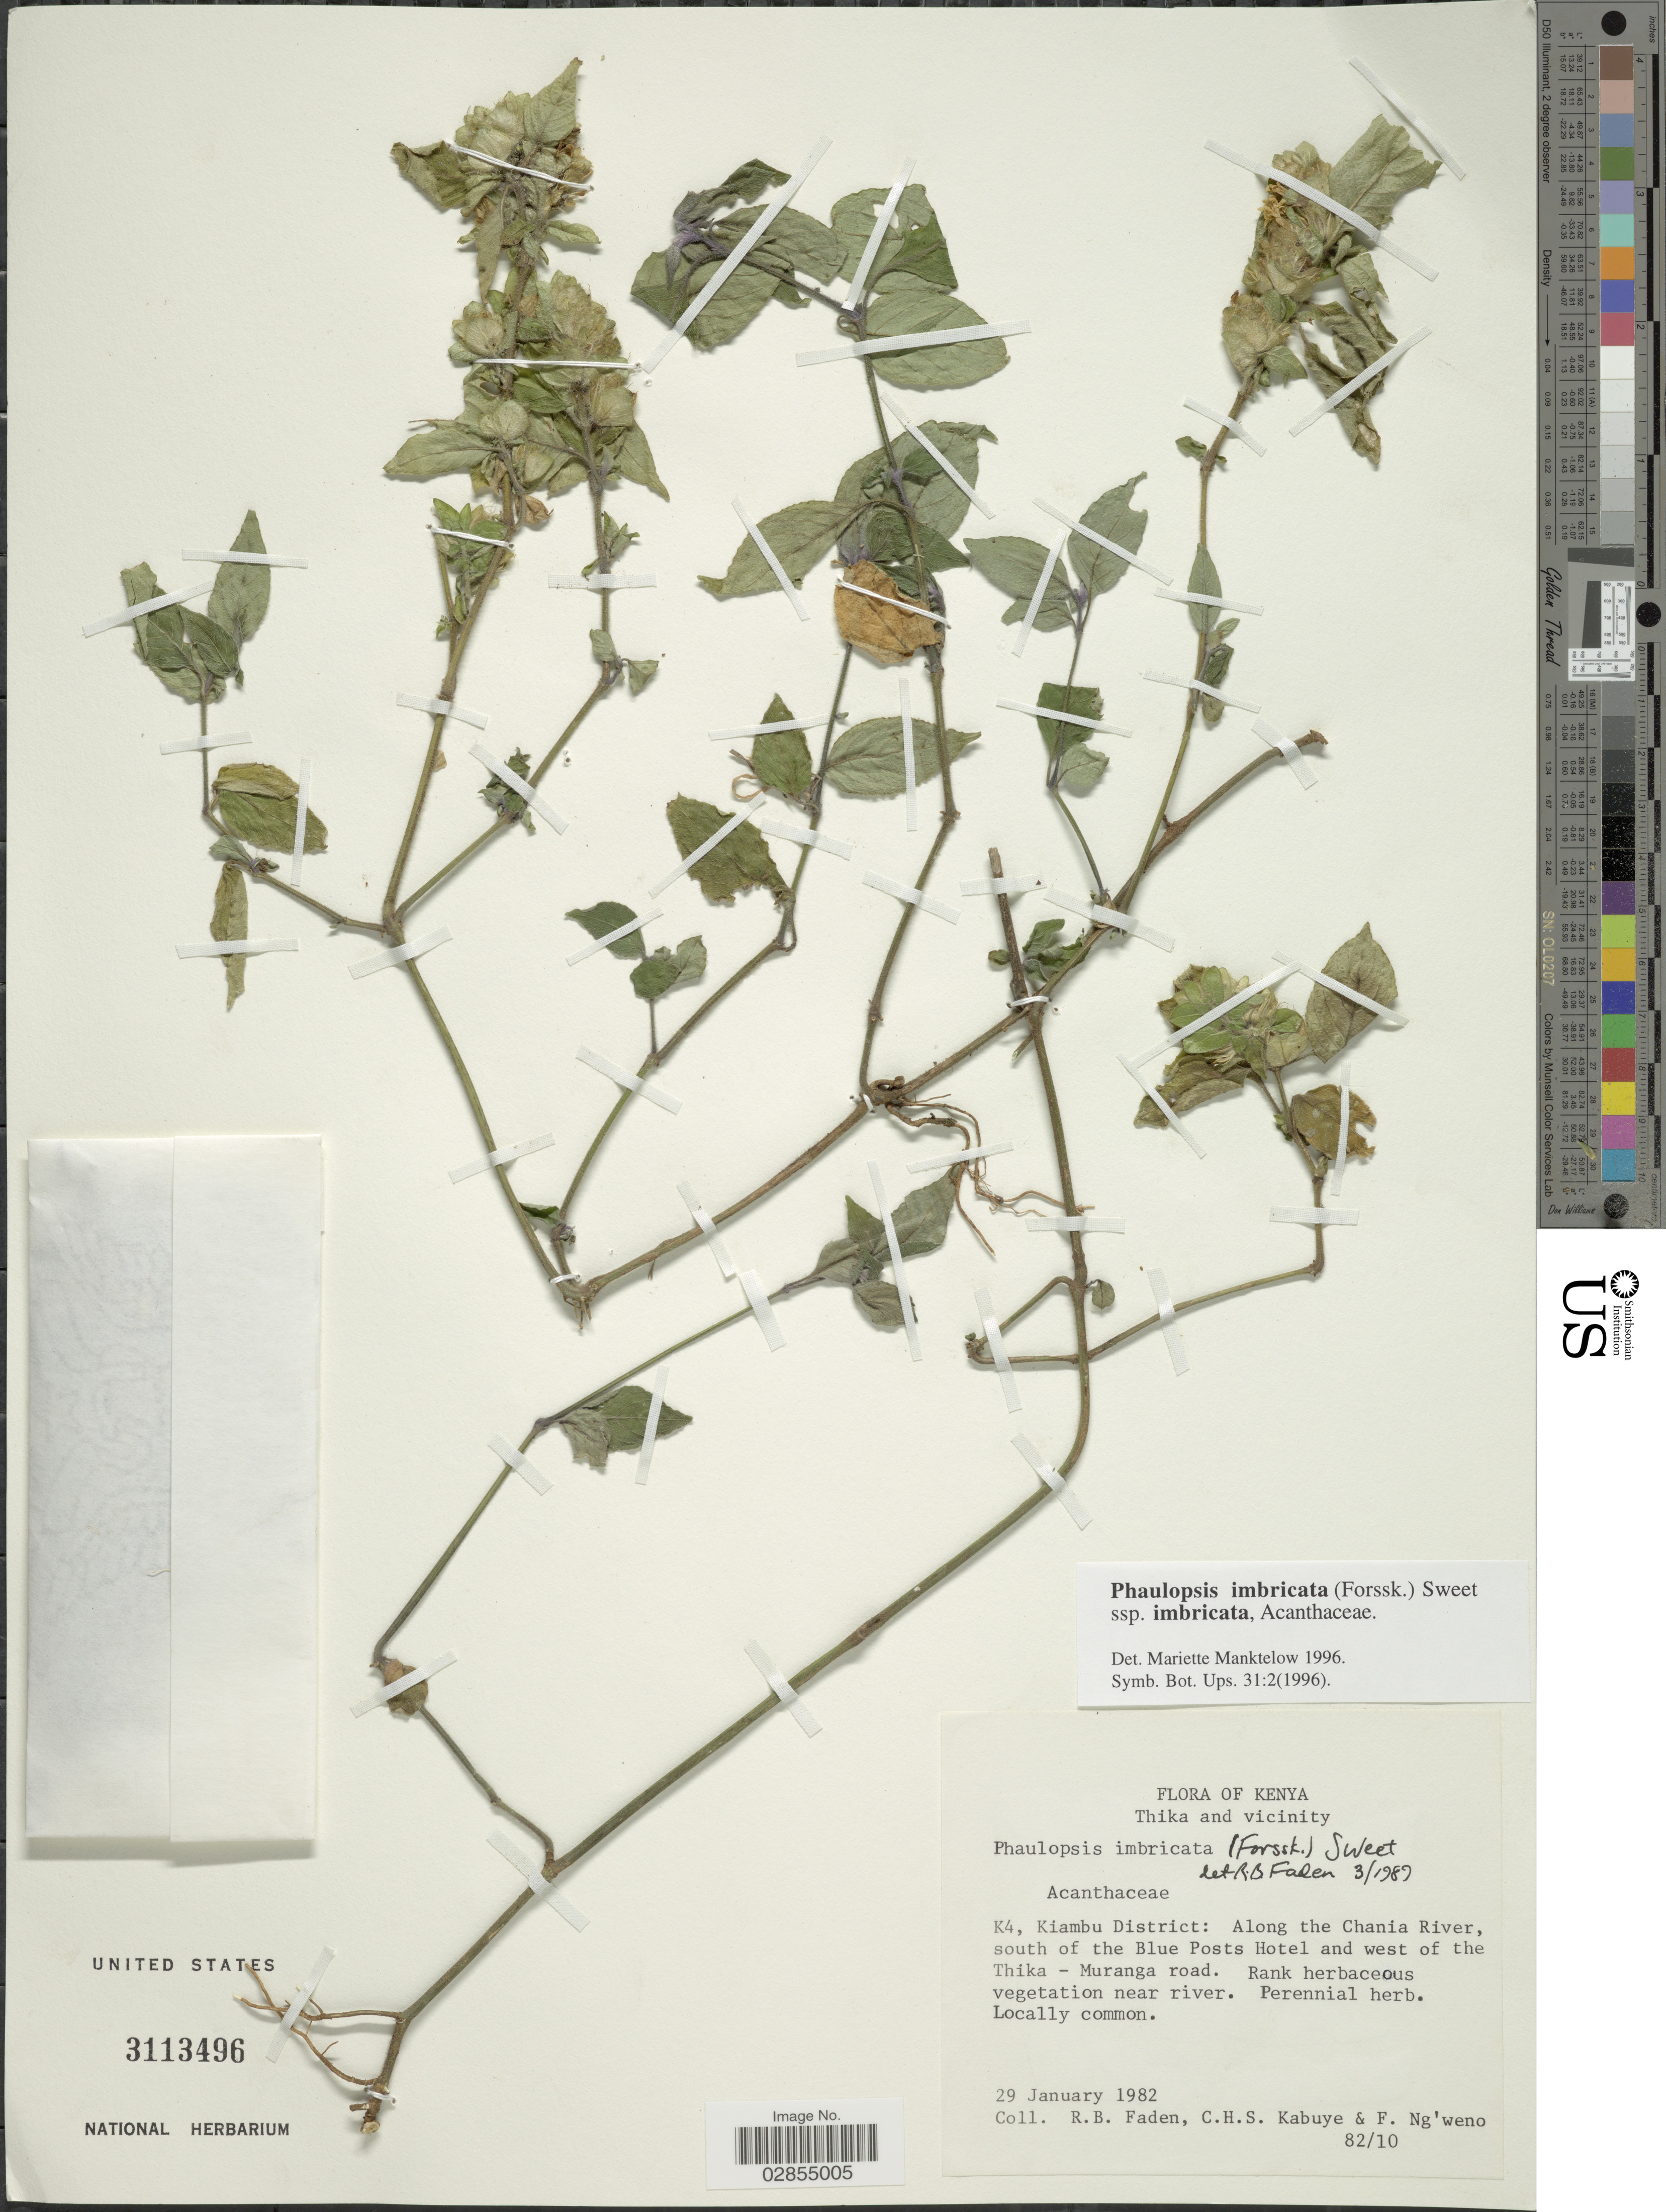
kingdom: Plantae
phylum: Tracheophyta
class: Magnoliopsida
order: Lamiales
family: Acanthaceae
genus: Phaulopsis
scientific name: Phaulopsis imbricata subsp. imbricata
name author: (Forssk.) Sweet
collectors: R. B. Faden, C. Kabuye & F. Ng'weno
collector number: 82/10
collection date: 1982-01-29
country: Kenya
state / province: Kiambu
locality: Thika and vicinity, K4, Kiambu District, Along the Chania River, south of the Blue Posts Hotel and west of the Thika-Muranga road.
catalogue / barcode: US 3113496